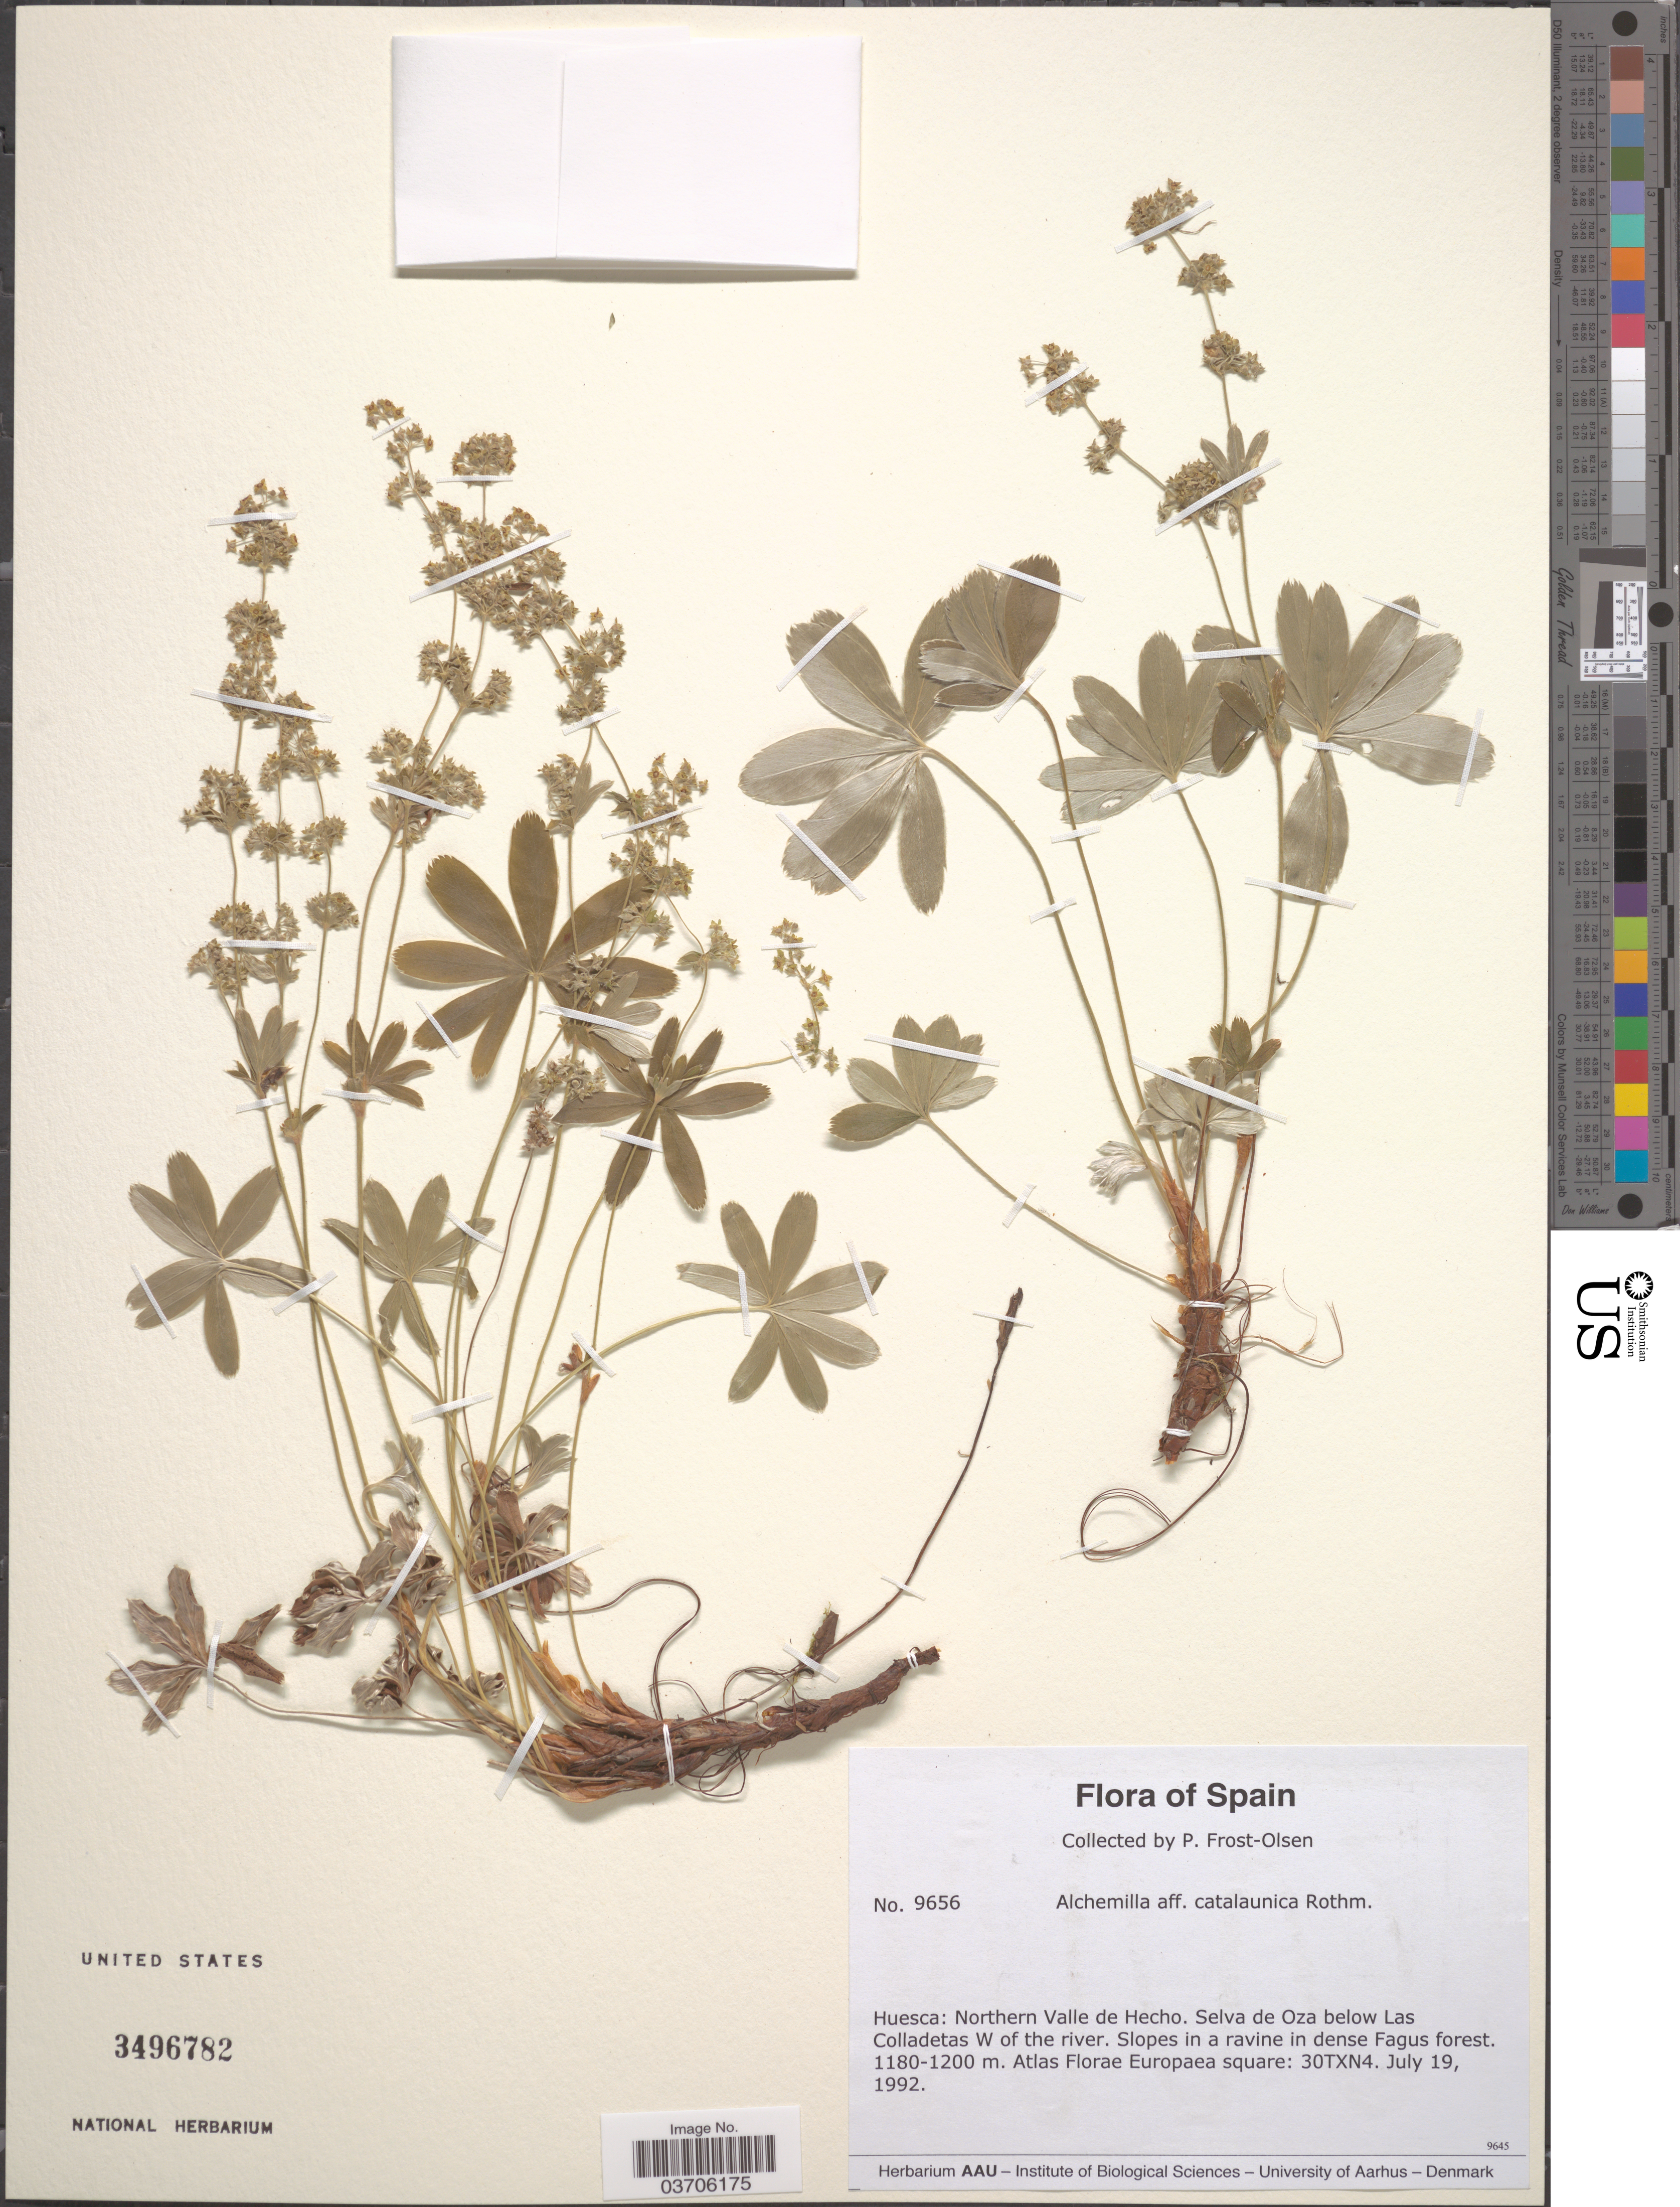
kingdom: Plantae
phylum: Tracheophyta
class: Magnoliopsida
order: Rosales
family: Rosaceae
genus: Alchemilla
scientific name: Alchemilla catalaunica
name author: Rothm.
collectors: P. Frost-Olsen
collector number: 9656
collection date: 1992-07-19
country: Spain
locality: Huesca: Northern Valle de Hecho. Selva de Oza below Las Colladetas W of the river. Europaea square: 30TXN4 [unsure placement].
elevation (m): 1180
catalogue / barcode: US 3496782